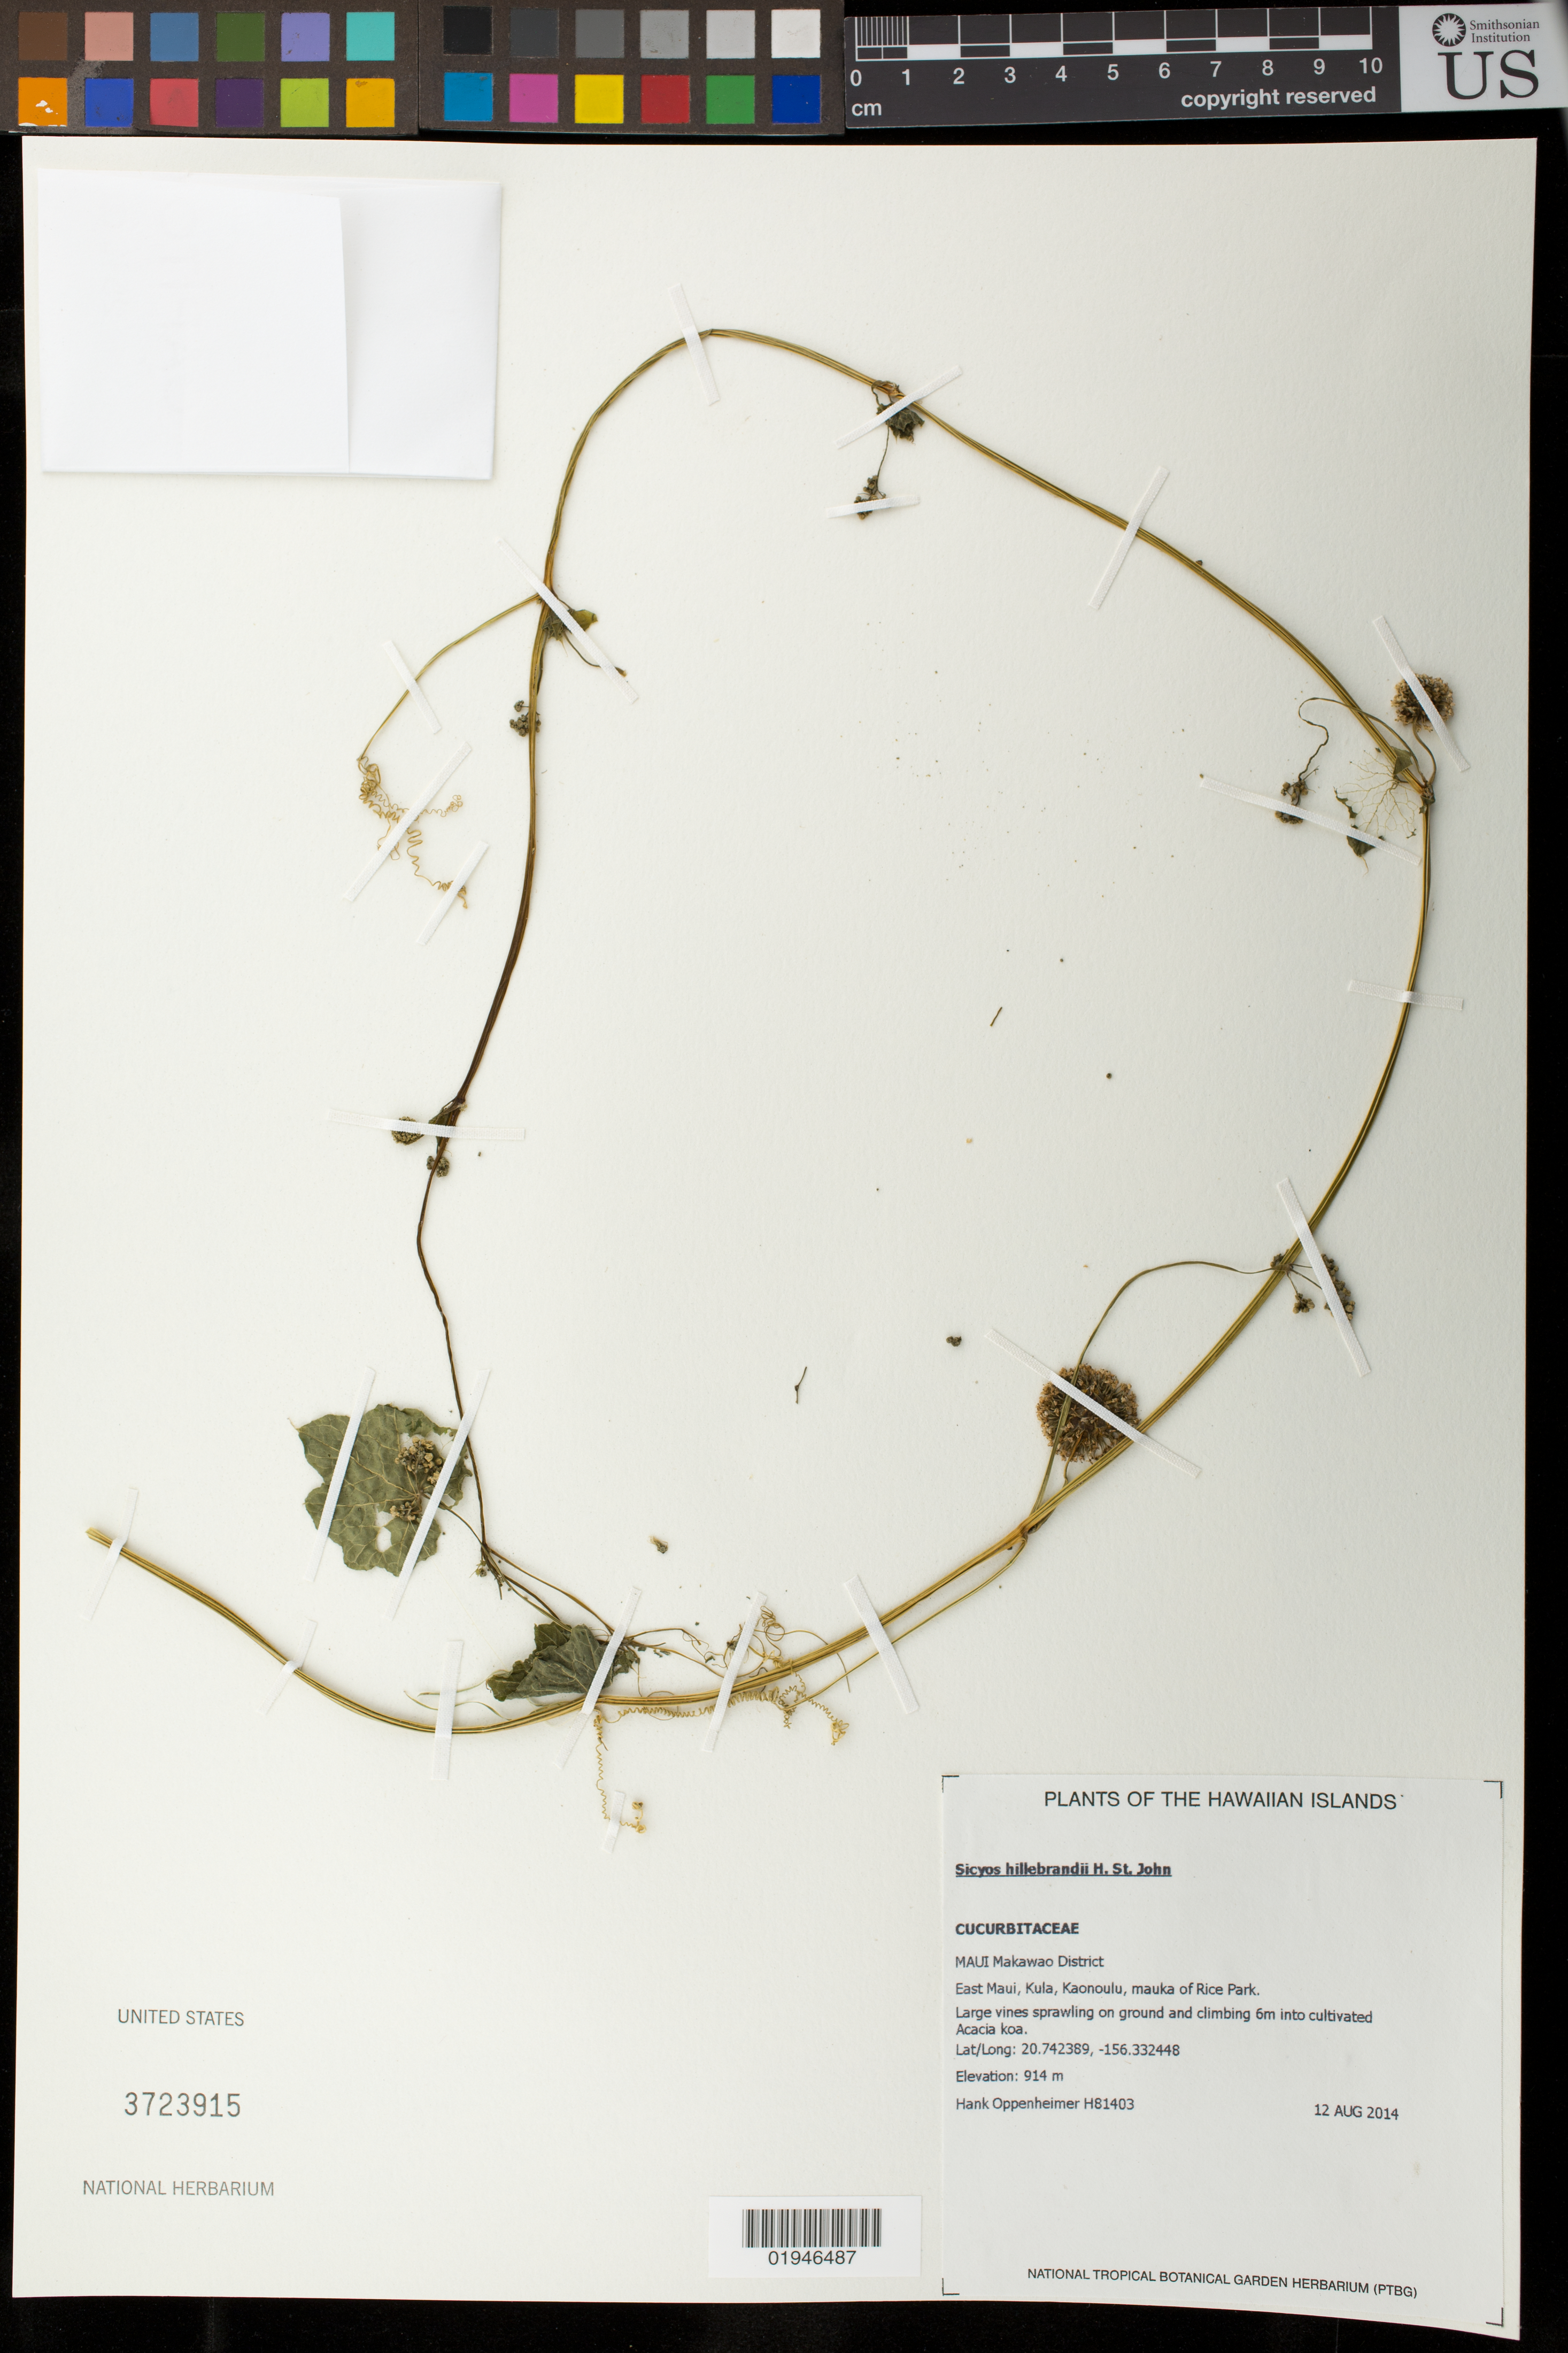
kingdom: Plantae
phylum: Tracheophyta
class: Magnoliopsida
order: Cucurbitales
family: Cucurbitaceae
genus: Sicyos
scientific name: Sicyos hillebrandii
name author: H. St. John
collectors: H. L. Oppenheimer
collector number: H81403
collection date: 2014-08-12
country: United States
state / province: Hawaii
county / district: Maui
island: Maui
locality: Makawao District, East Maui, Kula, Kaonoulu, mauka of Rice Park.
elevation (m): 914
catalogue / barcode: US 3723915